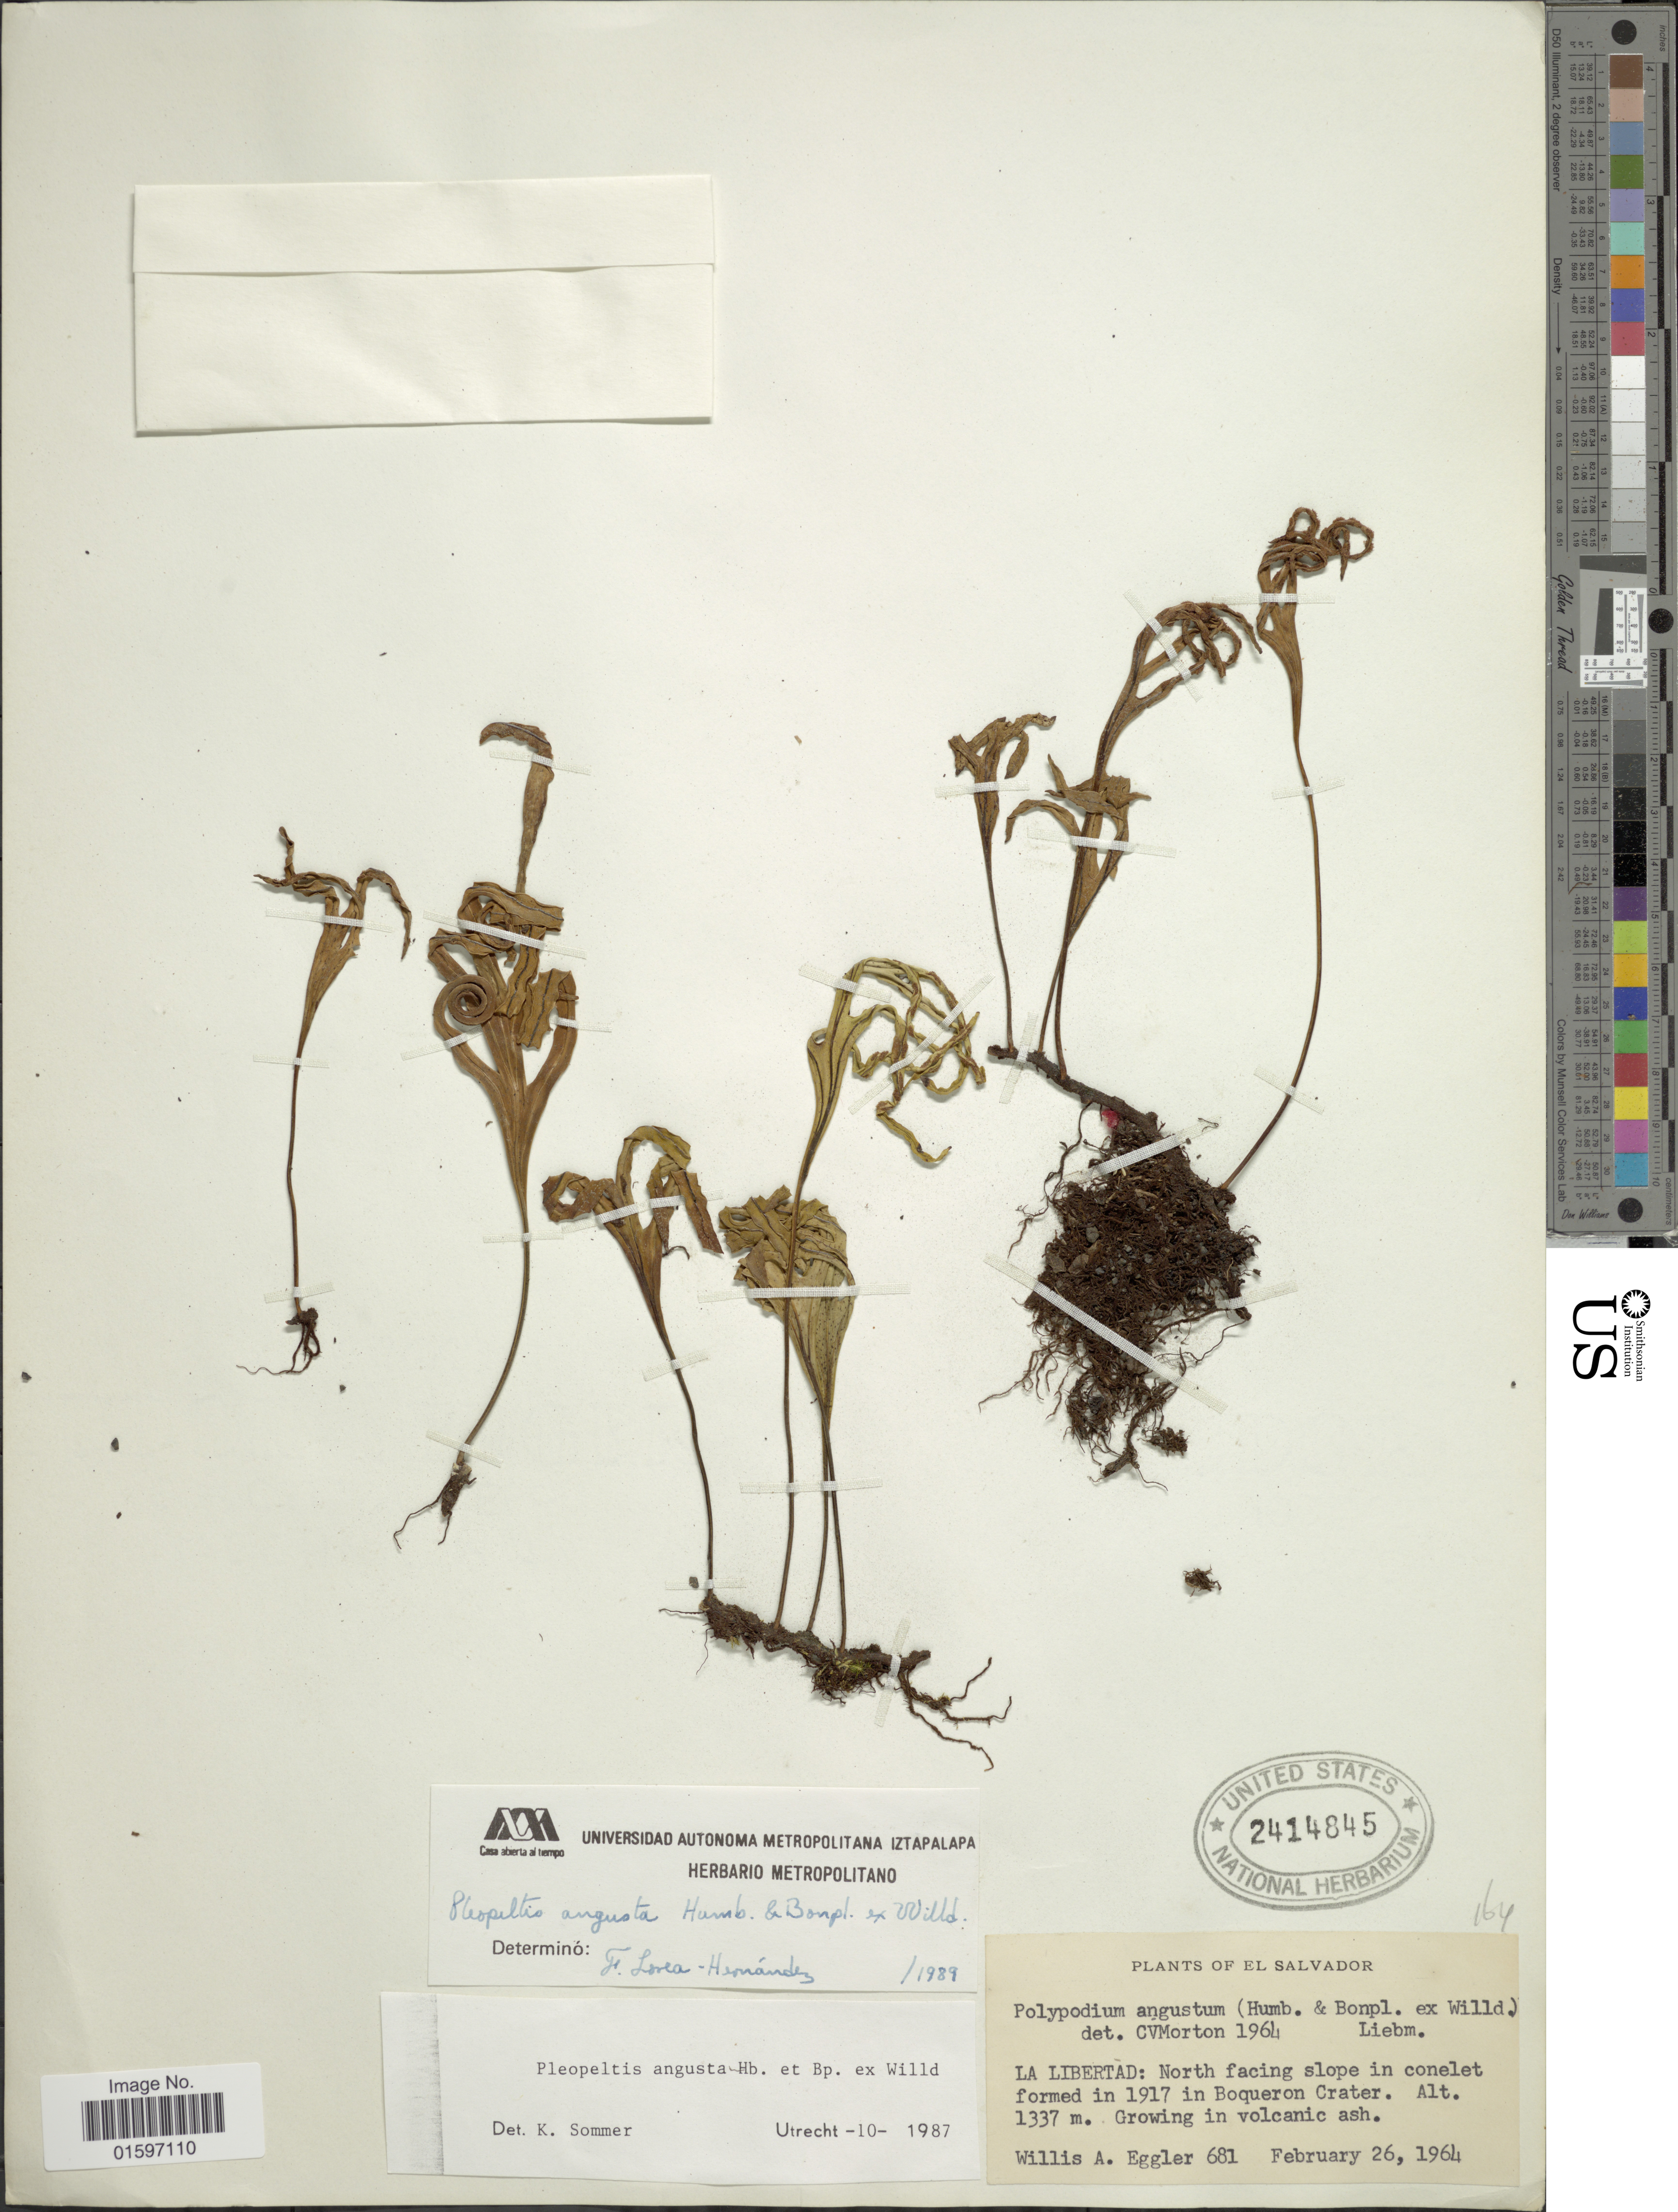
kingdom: Plantae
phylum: Tracheophyta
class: Polypodiopsida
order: Polypodiales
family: Polypodiaceae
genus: Pleopeltis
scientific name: Pleopeltis angusta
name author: Humb. & Bonap. ex Willd.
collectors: W. A. Eggler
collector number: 681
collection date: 1964-02-26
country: El Salvador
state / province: La Libertad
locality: North facing slope in conelet formed in 1917 in Boqueron Craterm growing in volcanic cash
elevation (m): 1337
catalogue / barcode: US 2414845